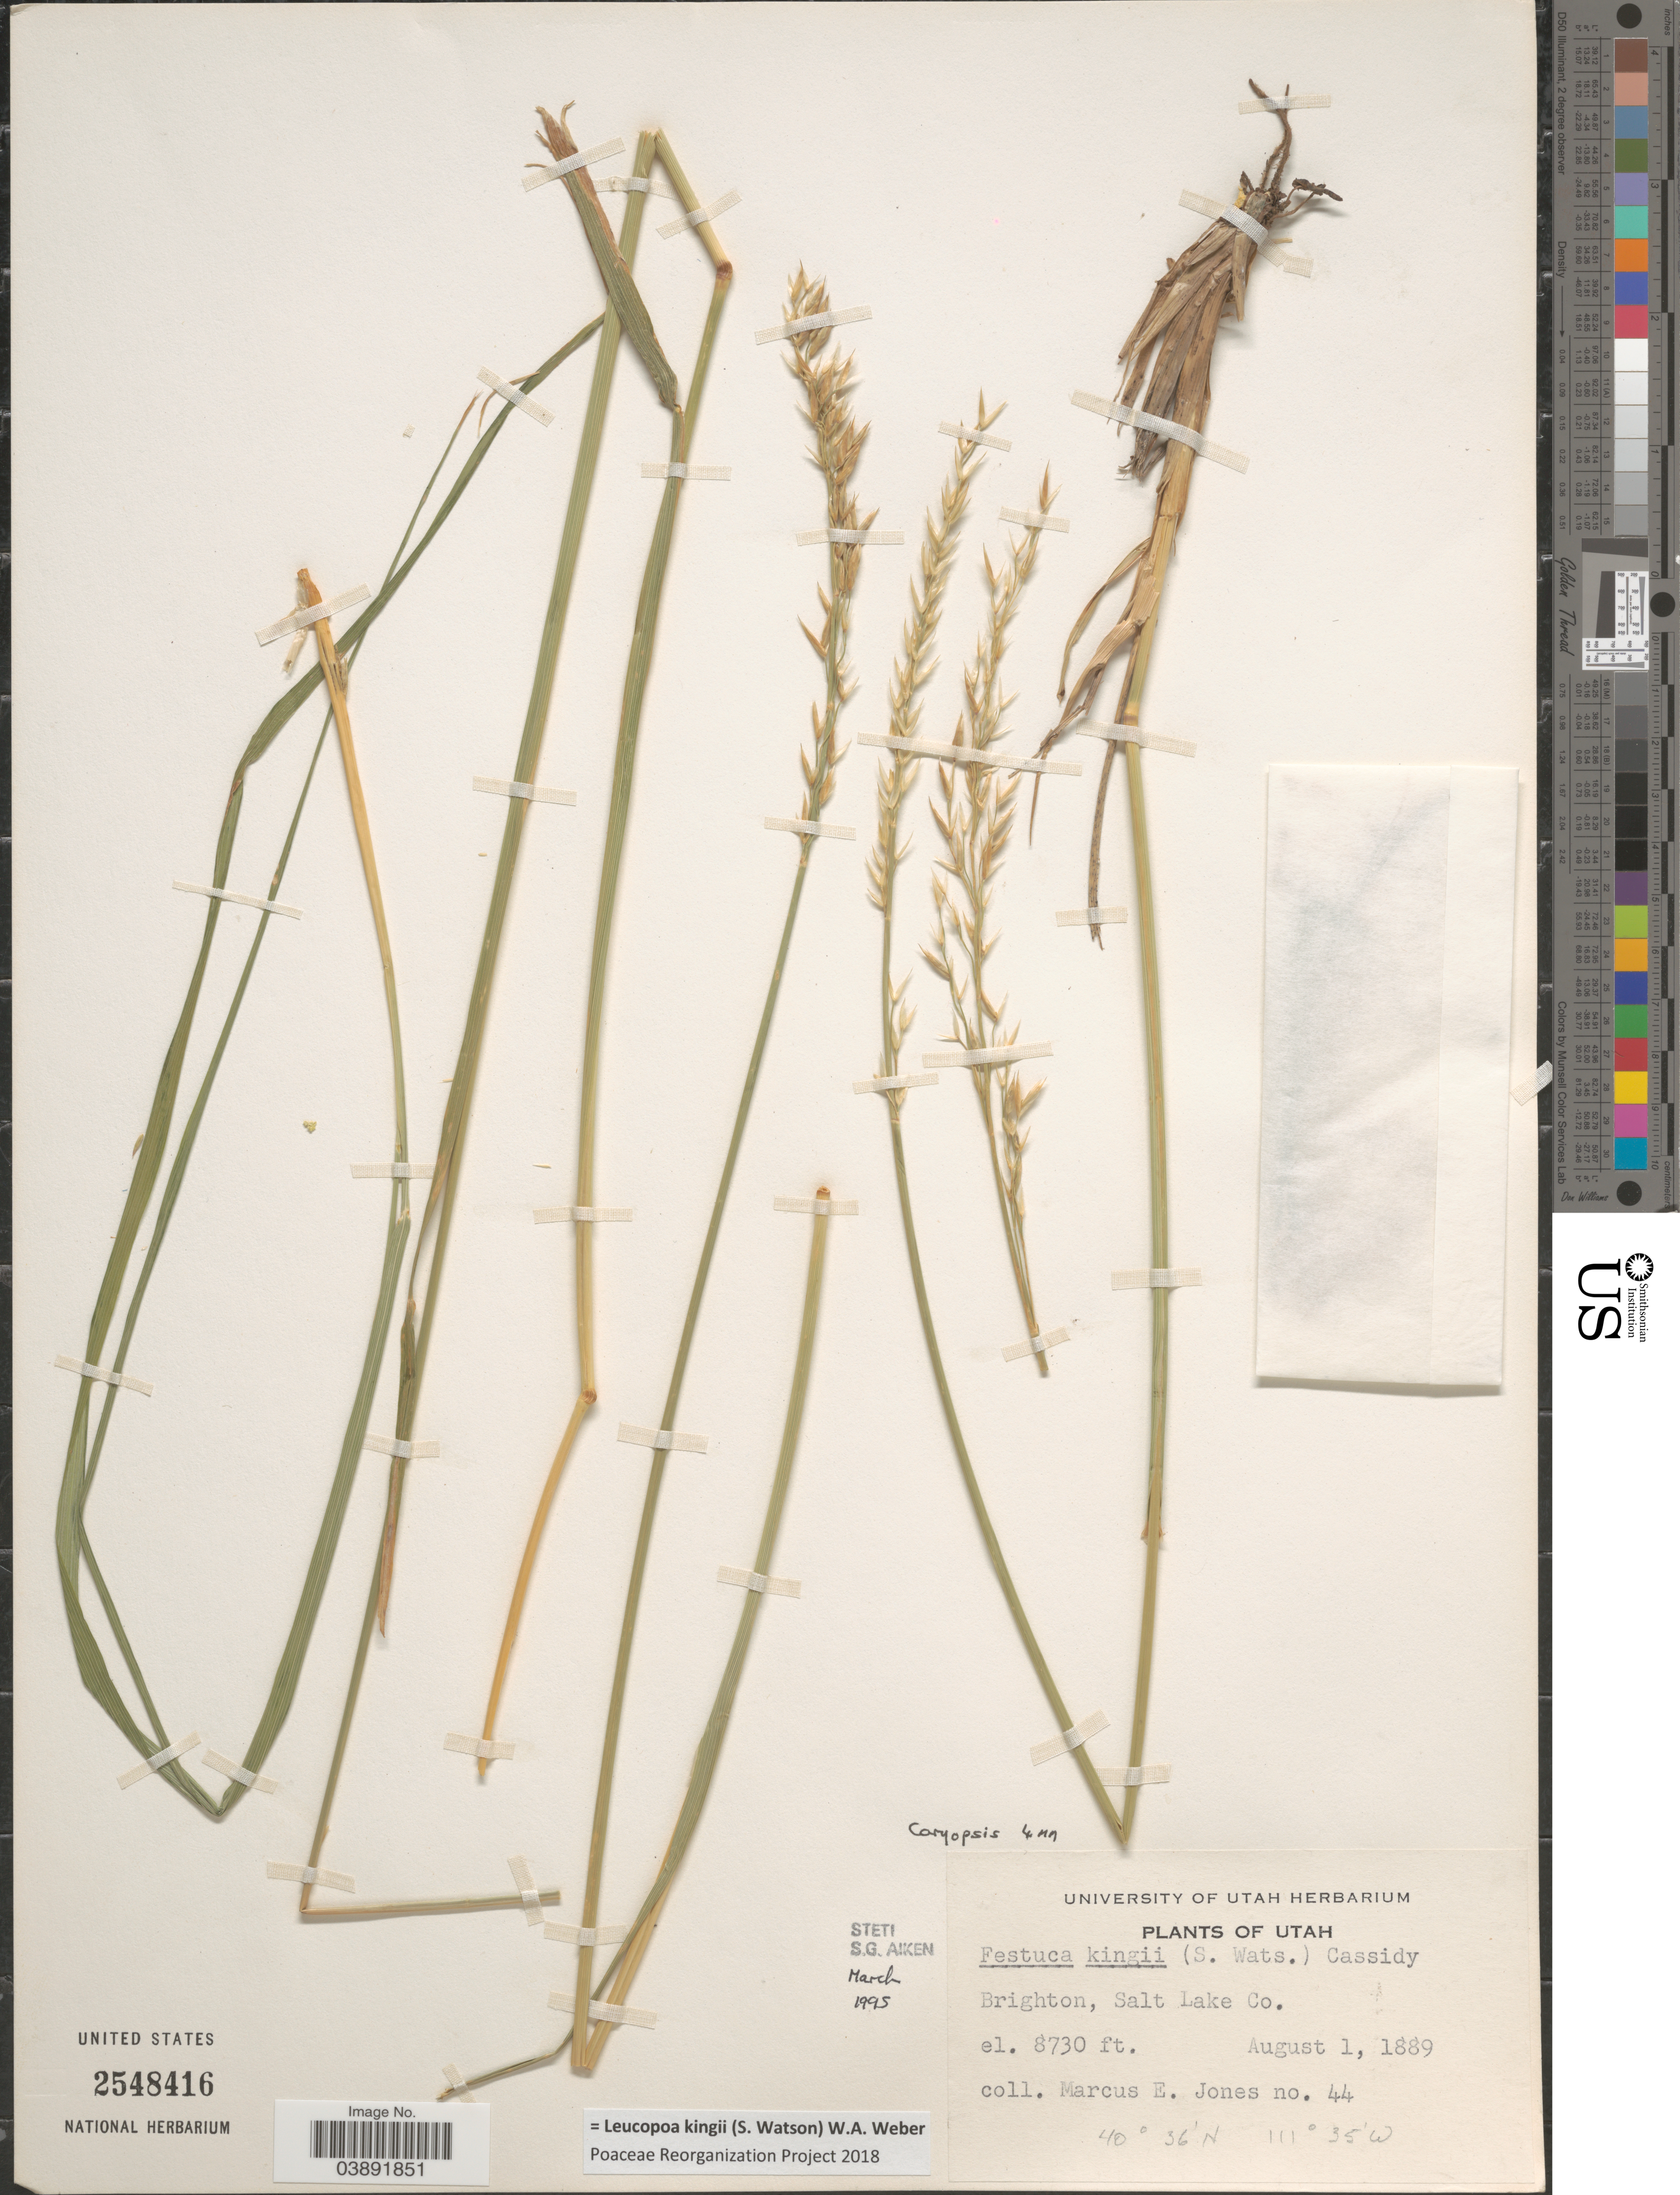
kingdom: Plantae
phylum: Tracheophyta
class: Liliopsida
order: Poales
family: Poaceae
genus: Hesperochloa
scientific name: Hesperochloa kingii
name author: (S. Watson) Rydb.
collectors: M. E. Jones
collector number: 44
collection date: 1889-08-01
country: United States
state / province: Utah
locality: Brighton, Salt Lake Co.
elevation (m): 2661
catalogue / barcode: US 2548416